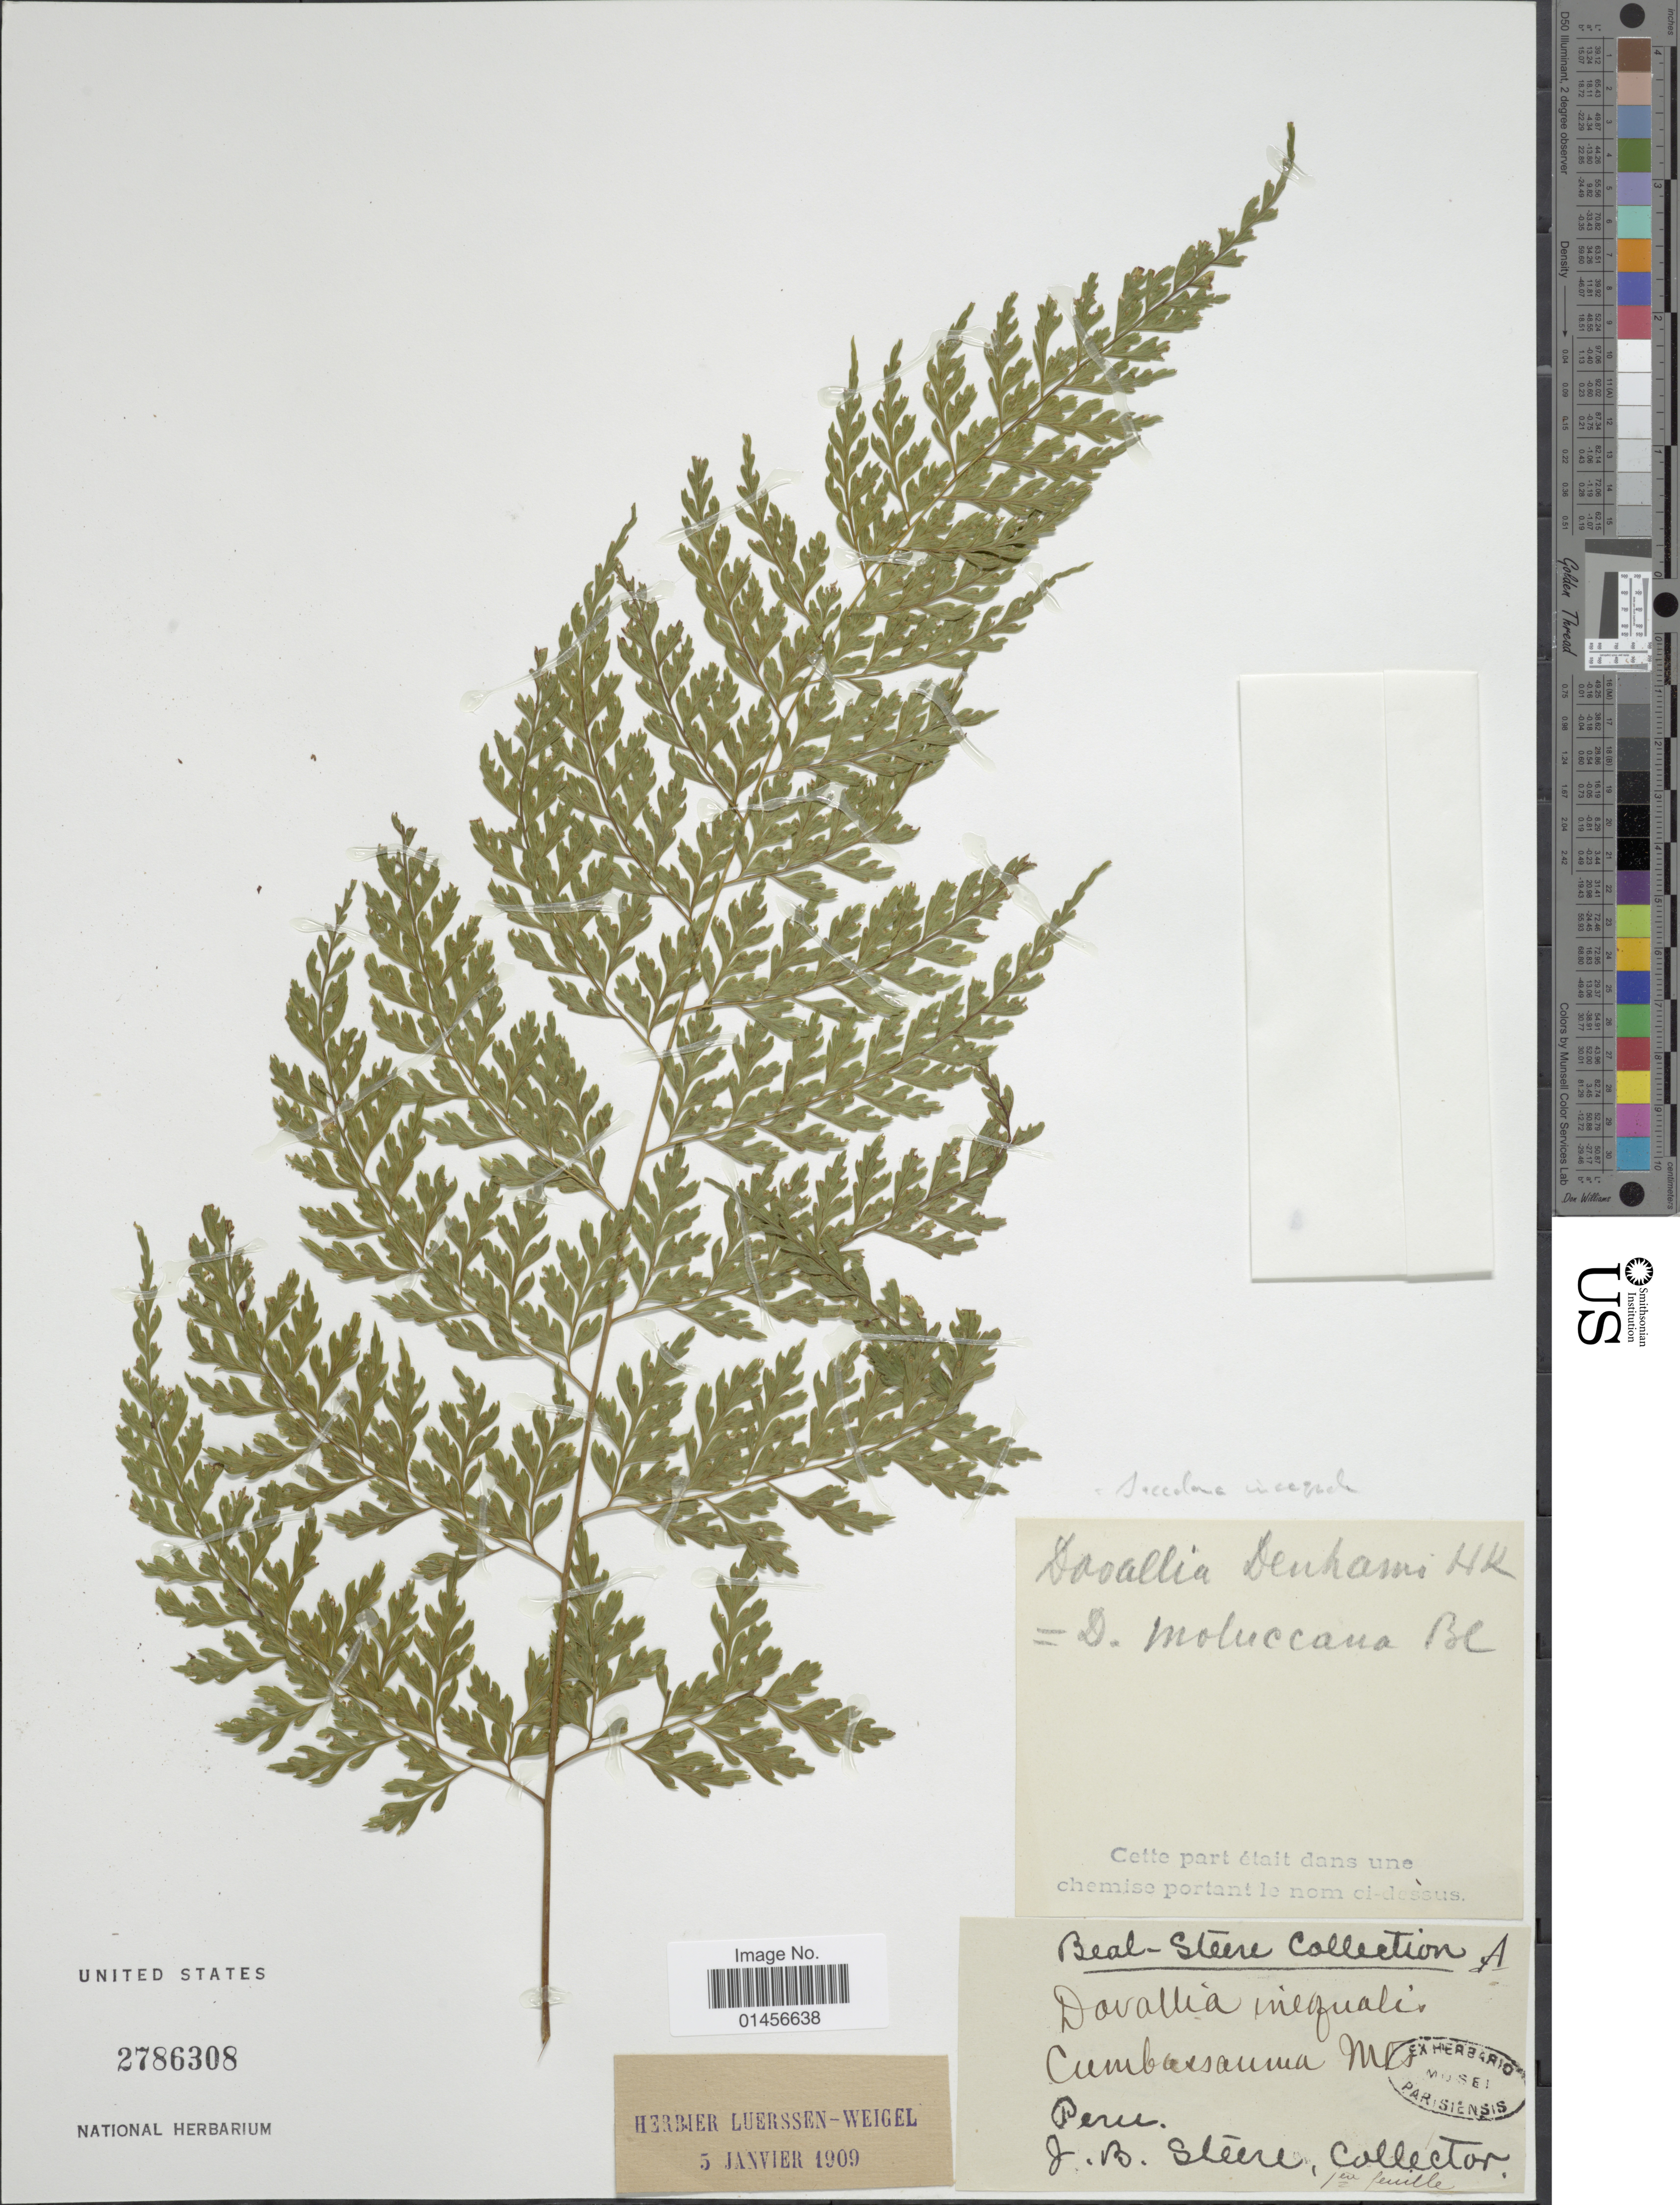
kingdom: Plantae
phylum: Tracheophyta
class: Polypodiopsida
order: Polypodiales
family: Saccolomataceae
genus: Saccoloma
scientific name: Saccoloma inaequale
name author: (Kunze) Mett.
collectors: J. B. Steere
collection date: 1909-01-05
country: Peru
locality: Cumbassauma Mts.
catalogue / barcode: US 2786308